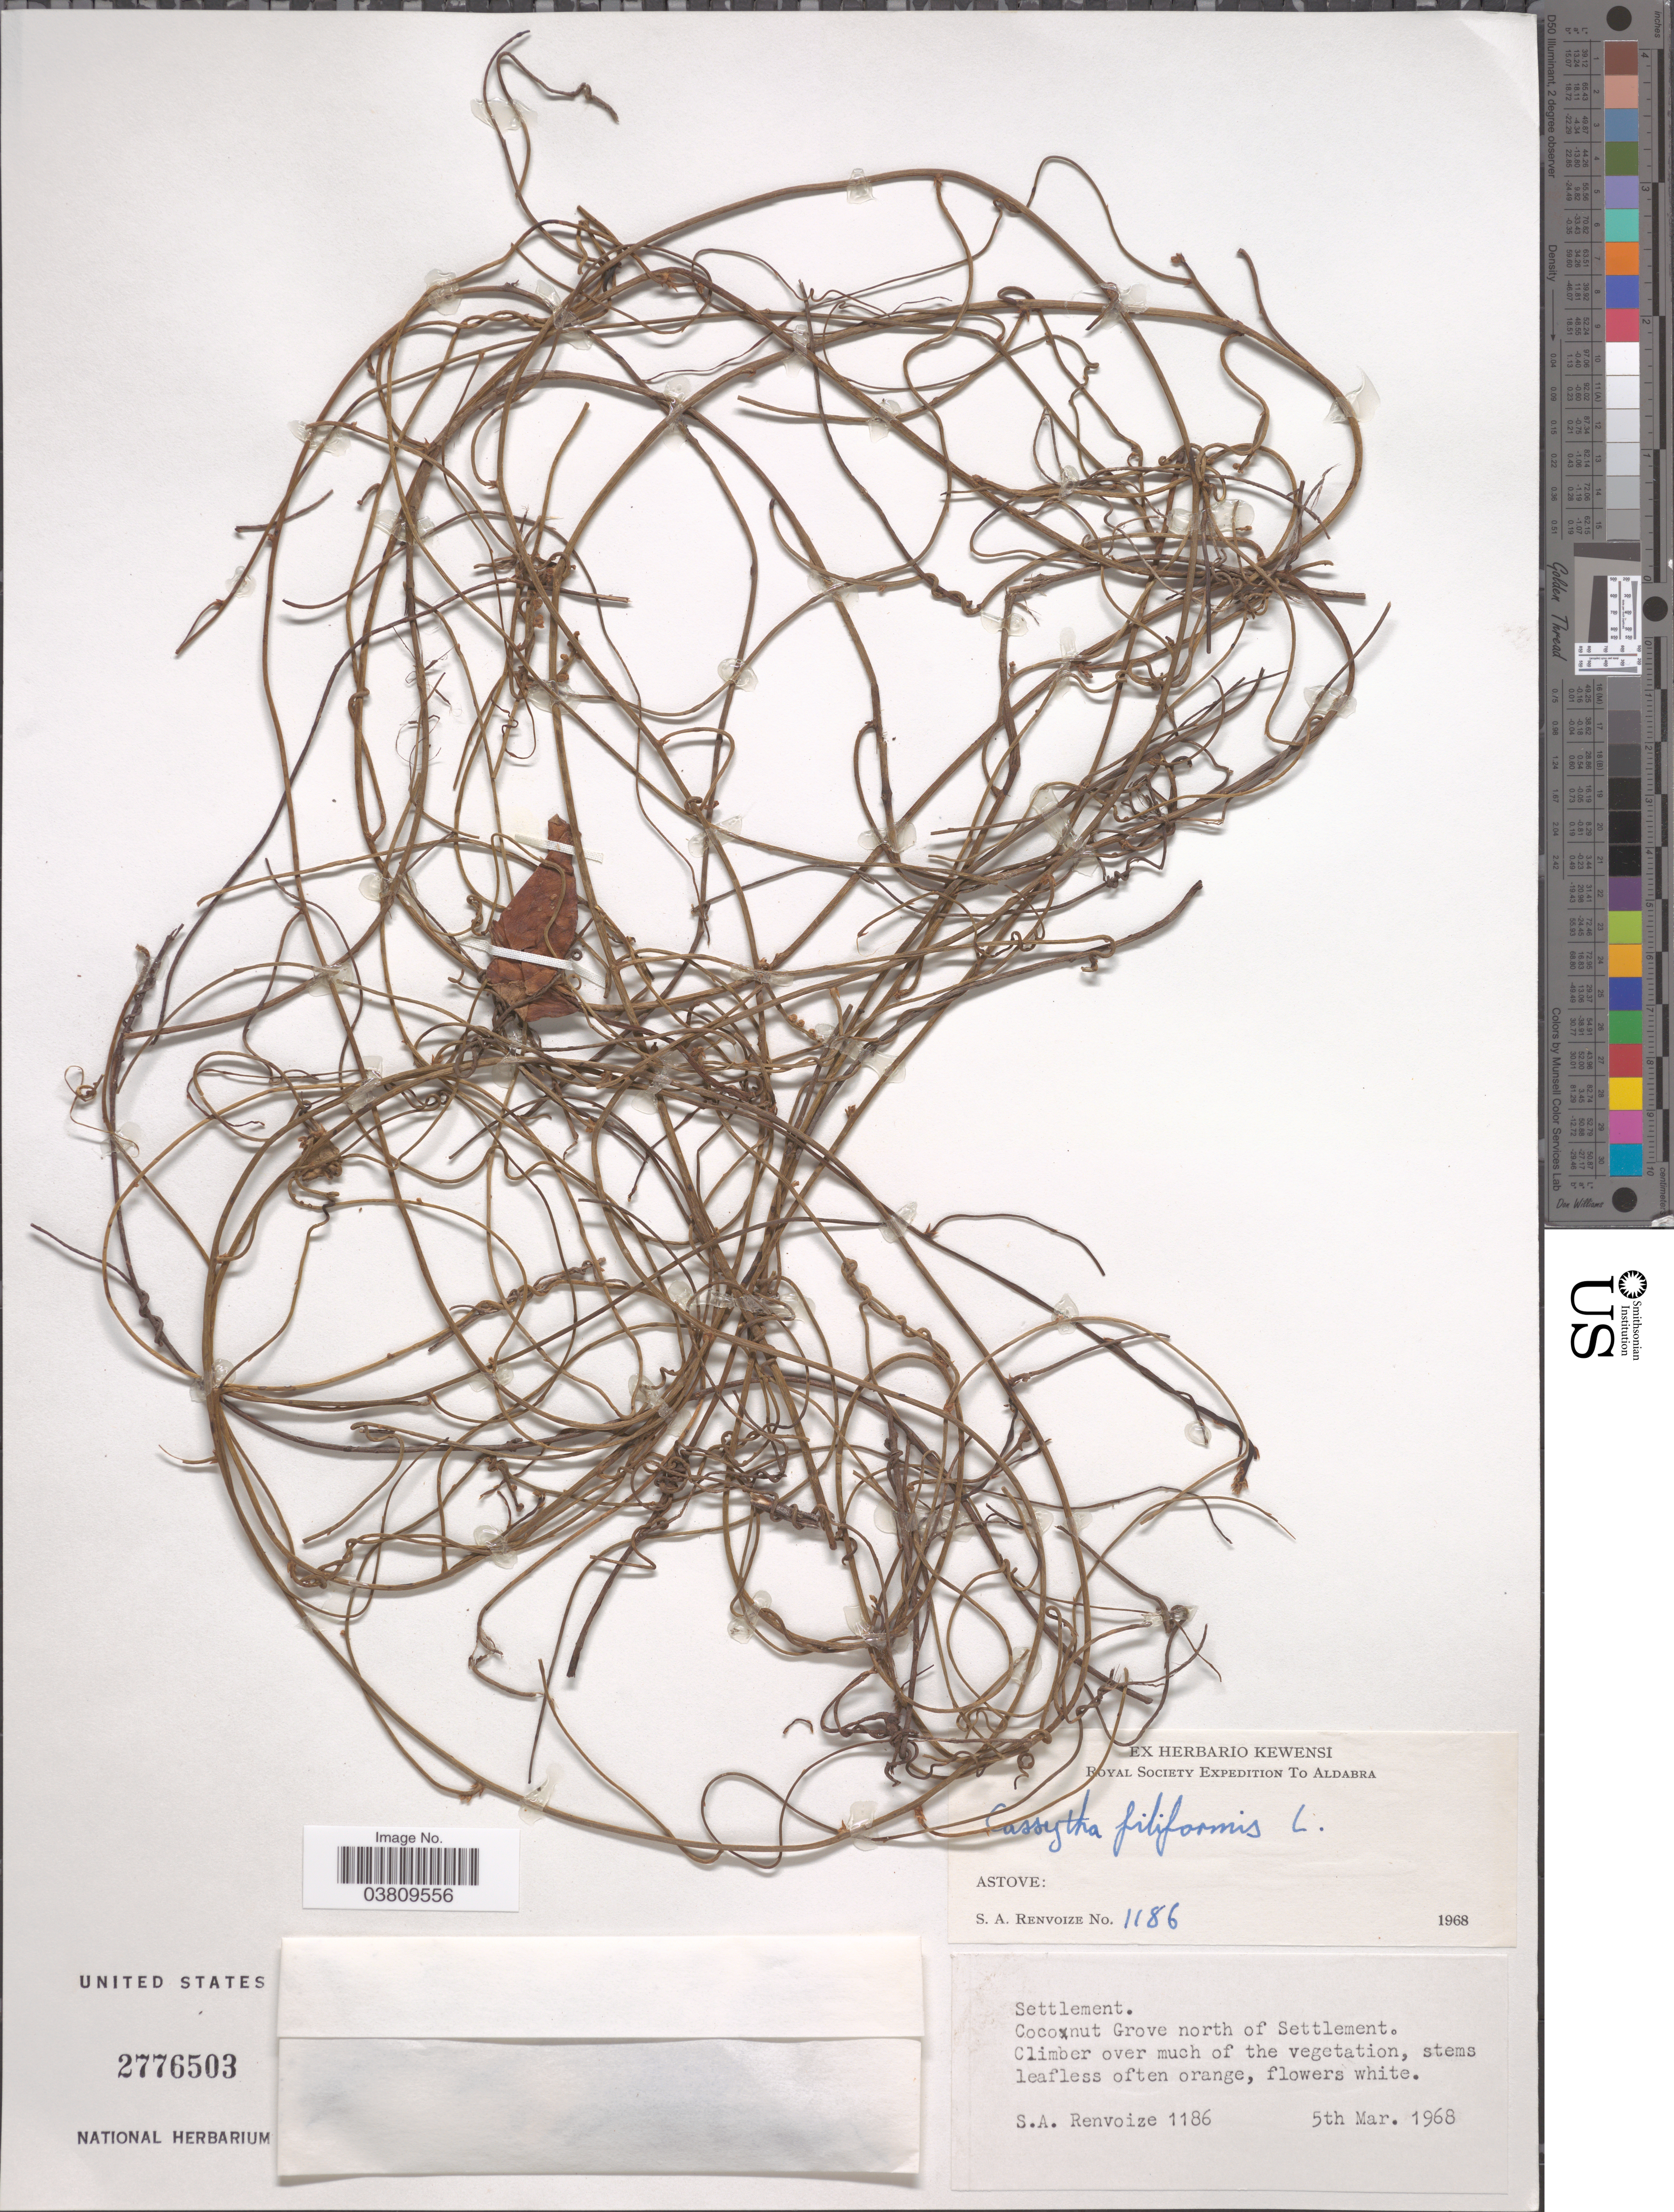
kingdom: Plantae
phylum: Tracheophyta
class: Magnoliopsida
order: Laurales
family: Lauraceae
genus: Cassytha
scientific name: Cassytha filiformis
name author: L.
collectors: S. A. Renvoize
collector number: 1186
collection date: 1968-03-05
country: Seychelles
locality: Aldabra. Astove. Settlement. Coconut Grove north of Settlement.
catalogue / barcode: US 2776503